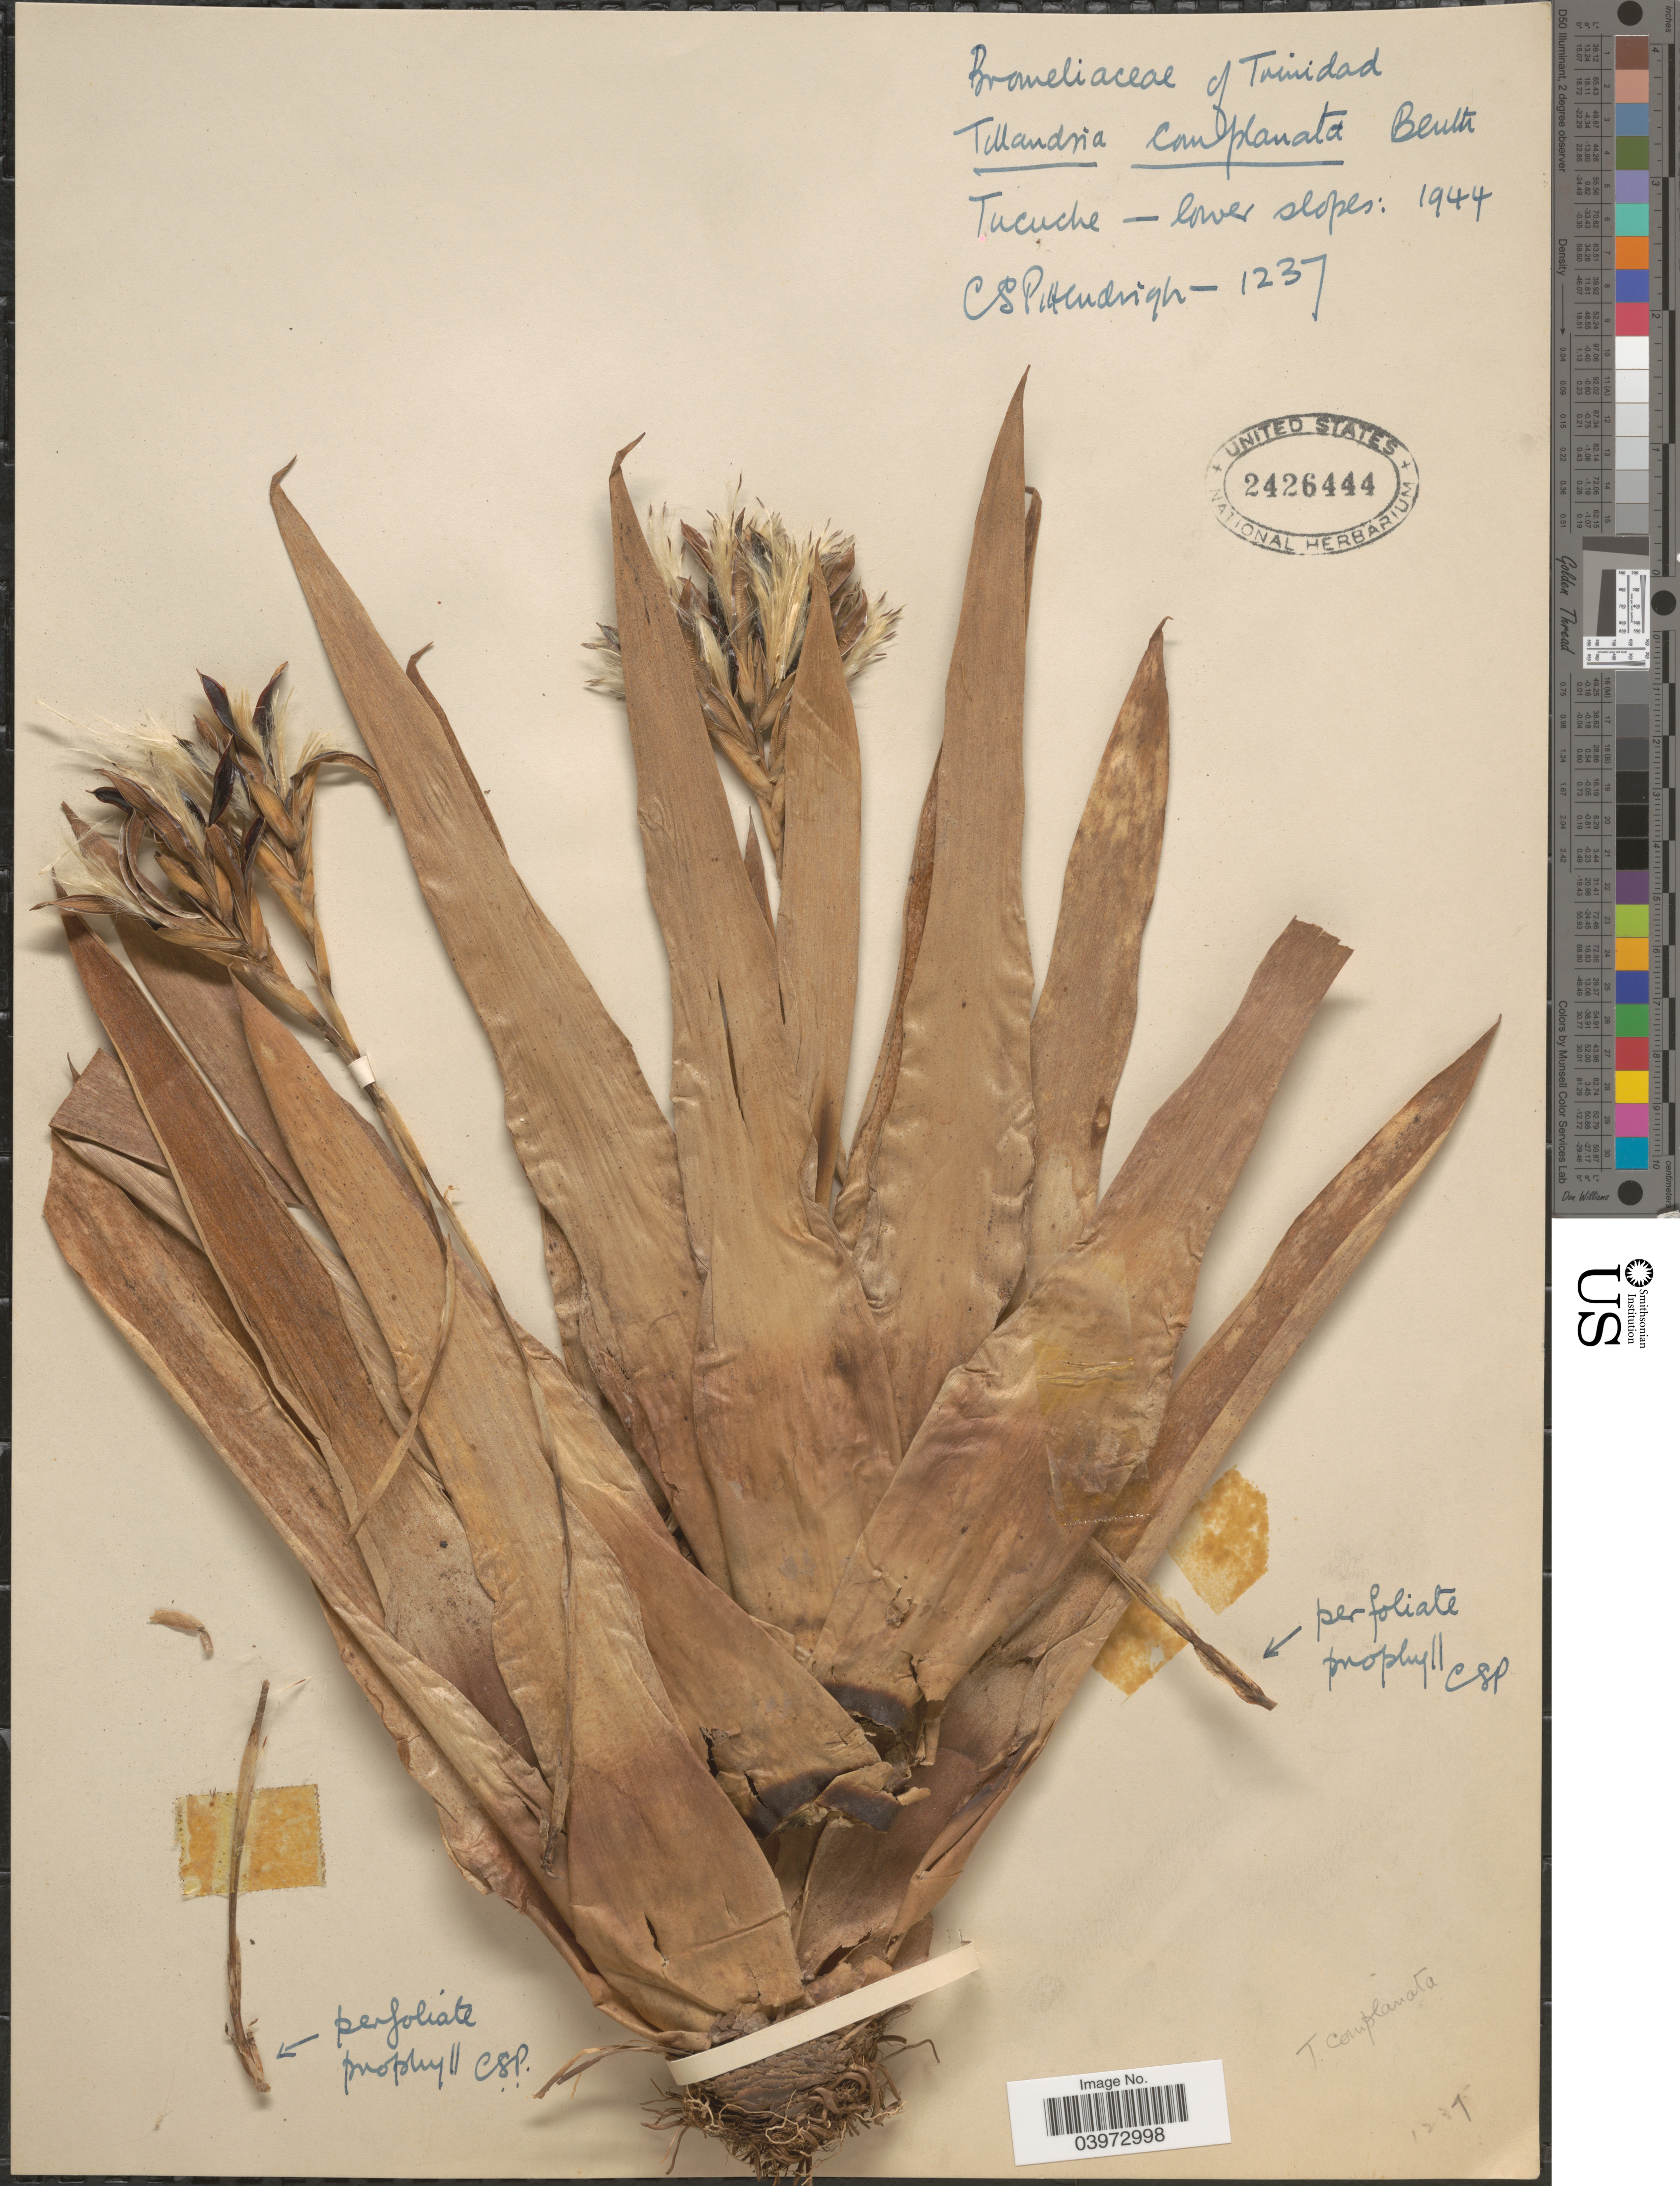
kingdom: Plantae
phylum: Tracheophyta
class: Liliopsida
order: Poales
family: Bromeliaceae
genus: Tillandsia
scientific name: Tillandsia complanata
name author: Benth.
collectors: C. Pittendrigh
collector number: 1237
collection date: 1944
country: Trinidad and Tobago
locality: Trinidad. Tucuche - lower slopes.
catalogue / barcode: US 2426444